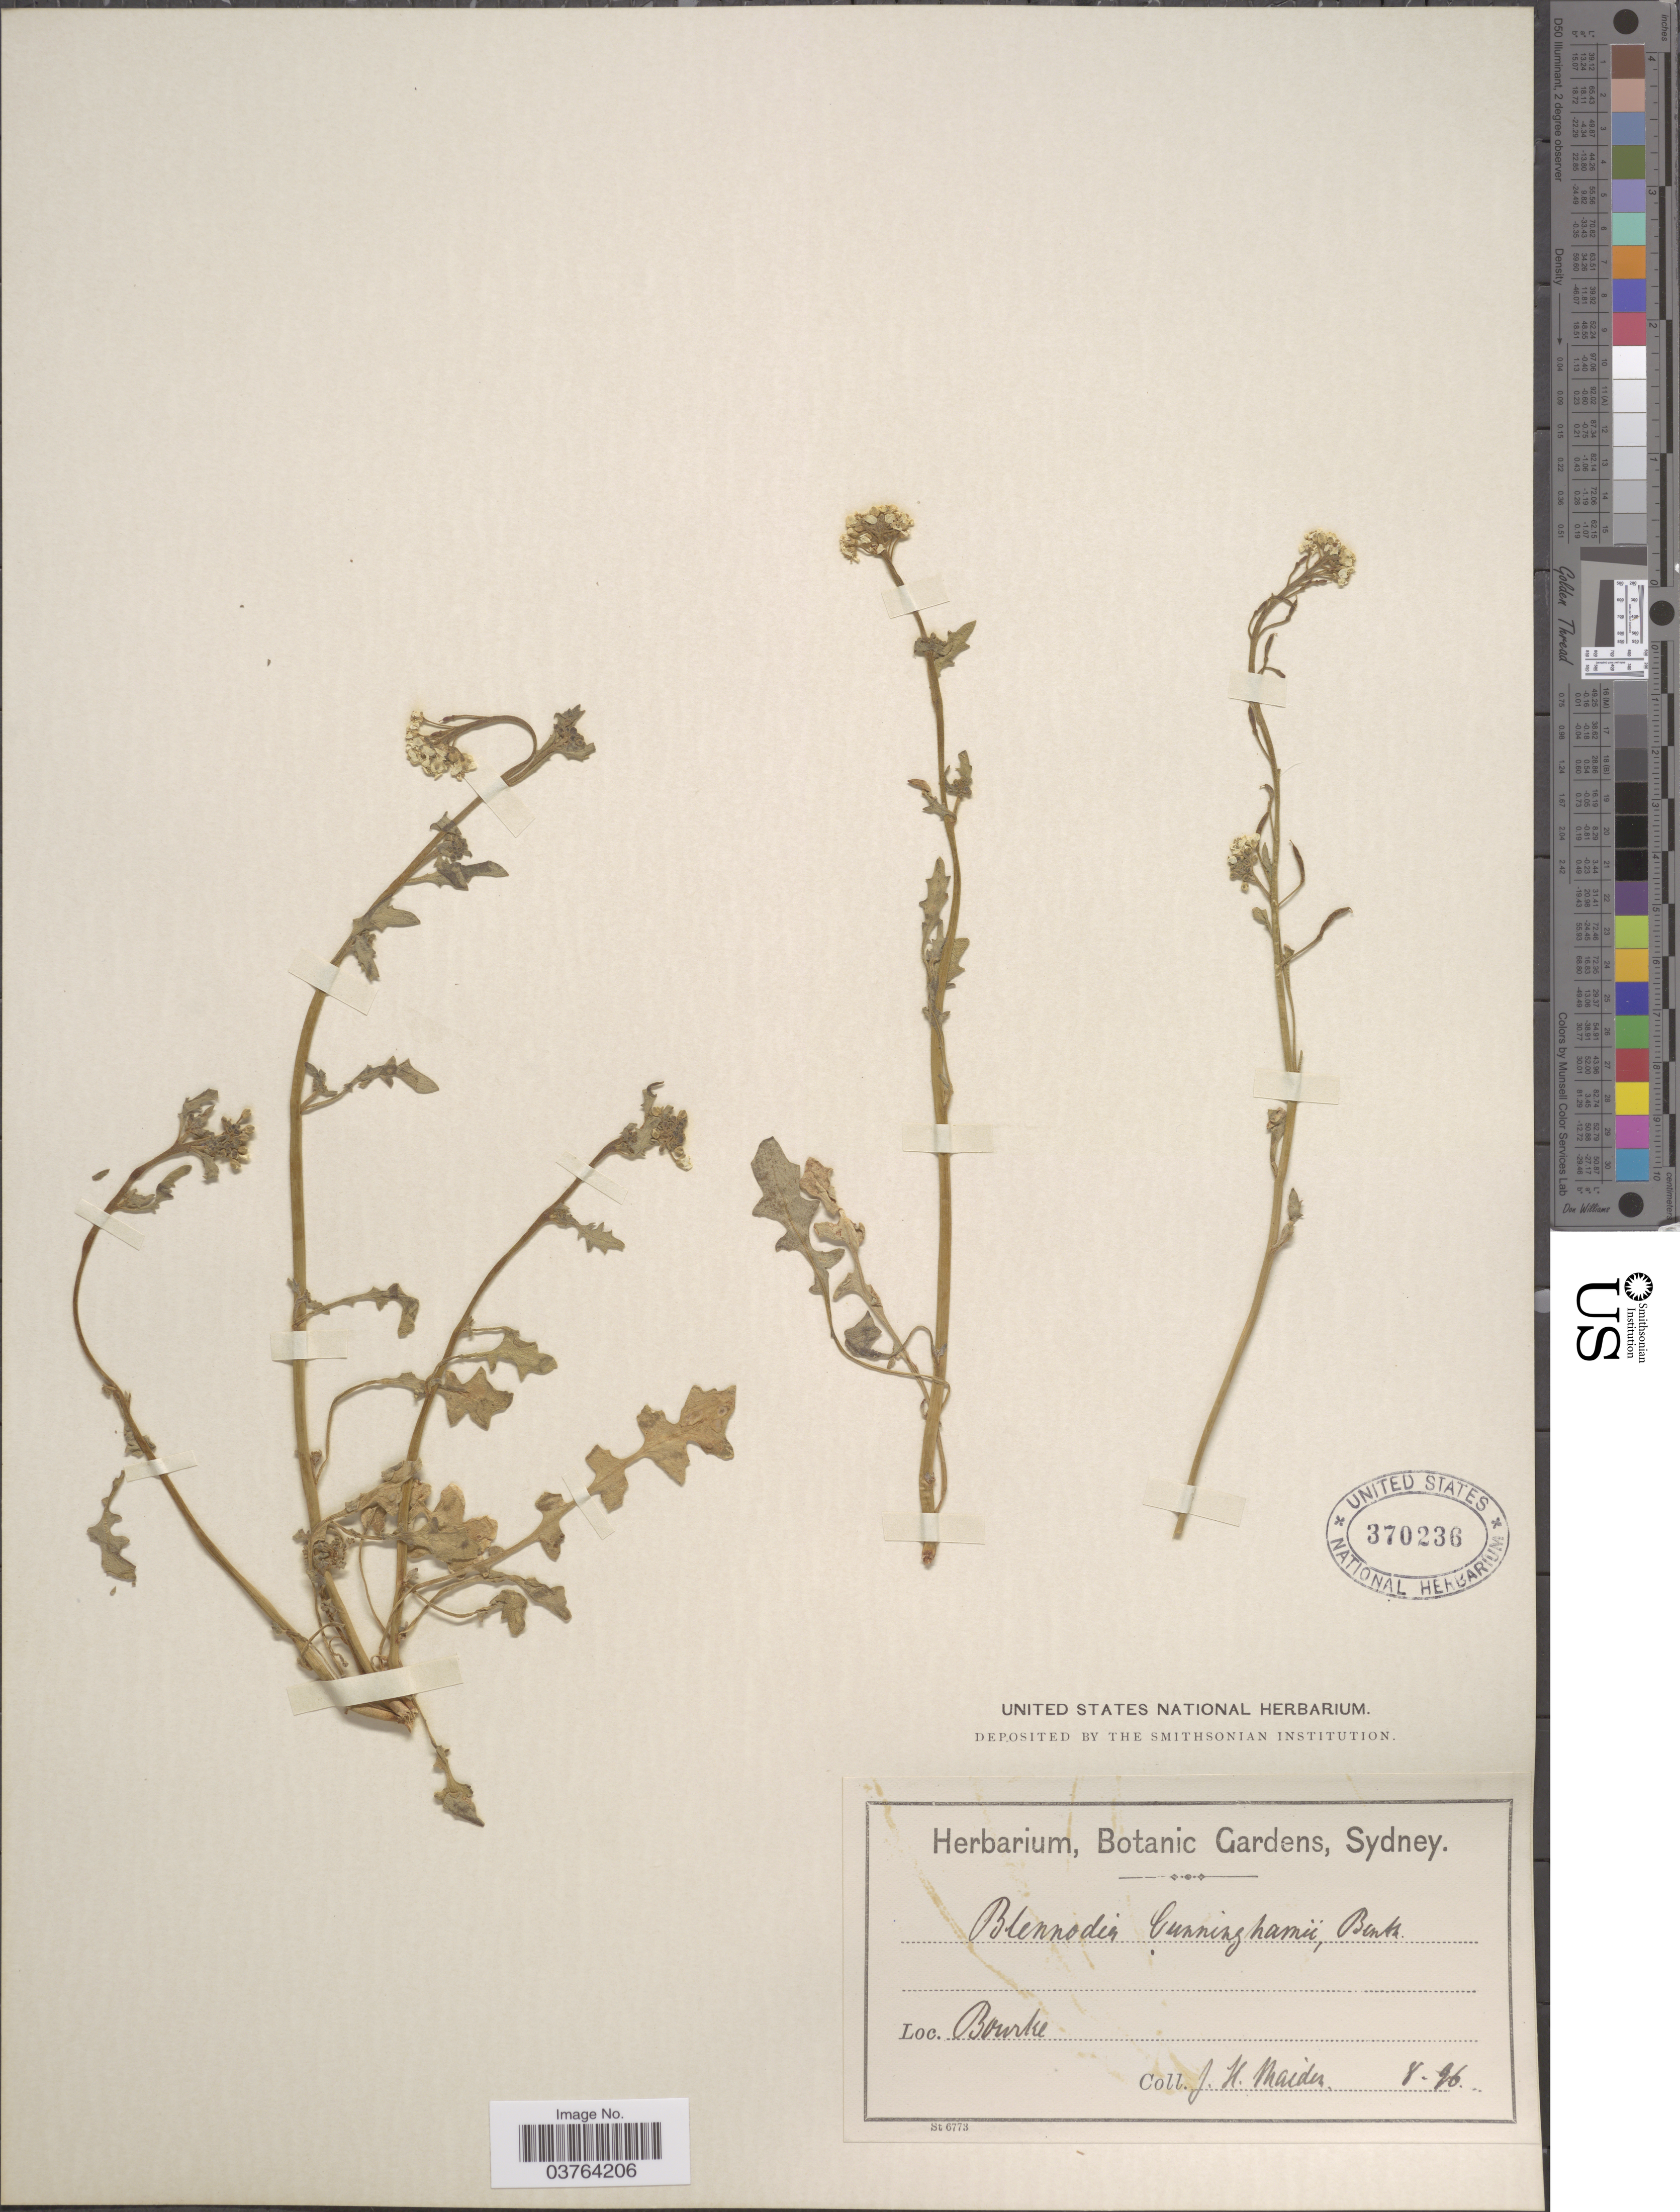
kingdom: Plantae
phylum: Tracheophyta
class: Magnoliopsida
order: Brassicales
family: Brassicaceae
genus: Blennodia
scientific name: Blennodia cunninghamii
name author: Benth.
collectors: J. Maiden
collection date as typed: Transcribed d/m/y: /8/96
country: Australia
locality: Bourke.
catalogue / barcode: US 370236